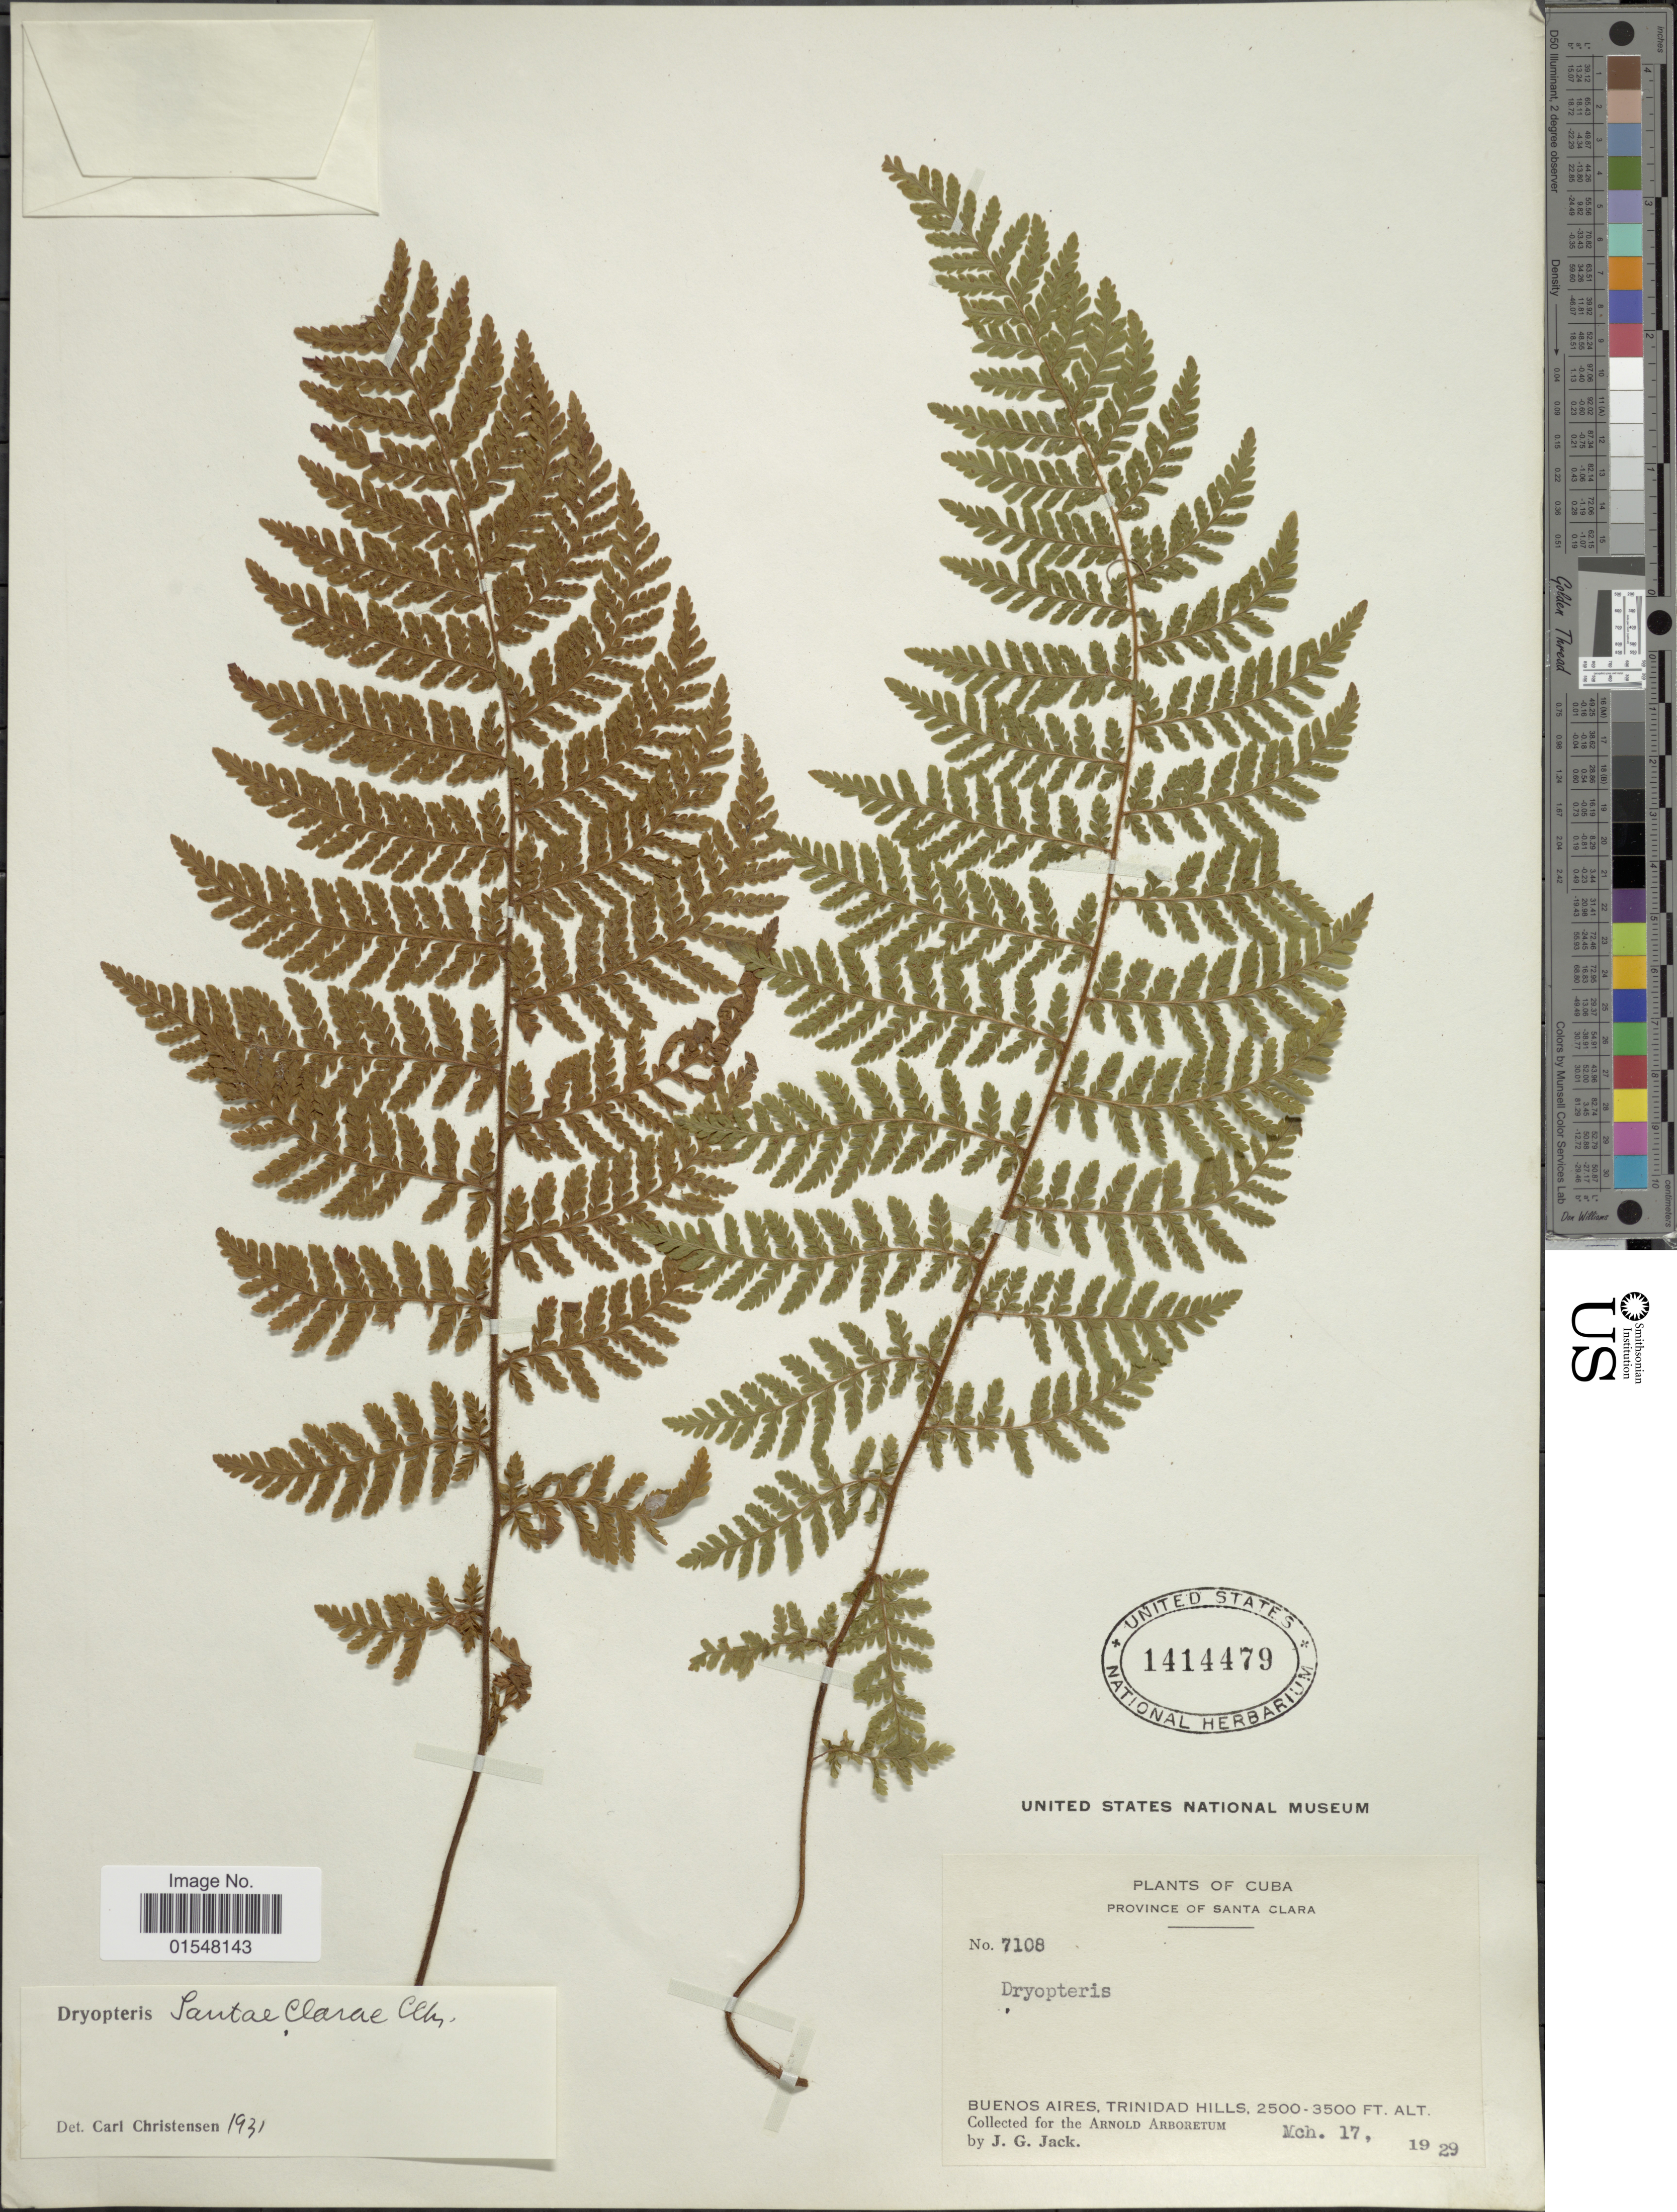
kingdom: Plantae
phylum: Tracheophyta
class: Polypodiopsida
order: Polypodiales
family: Dryopteridaceae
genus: Ctenitis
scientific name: Ctenitis santae-clarae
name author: (C. Chr.) Ching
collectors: J. G. Jack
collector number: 7108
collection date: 1929-03-17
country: Cuba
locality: Province of Santa Clara, Buenos Aires, Trinidad Hills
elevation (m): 762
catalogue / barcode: US 1414479